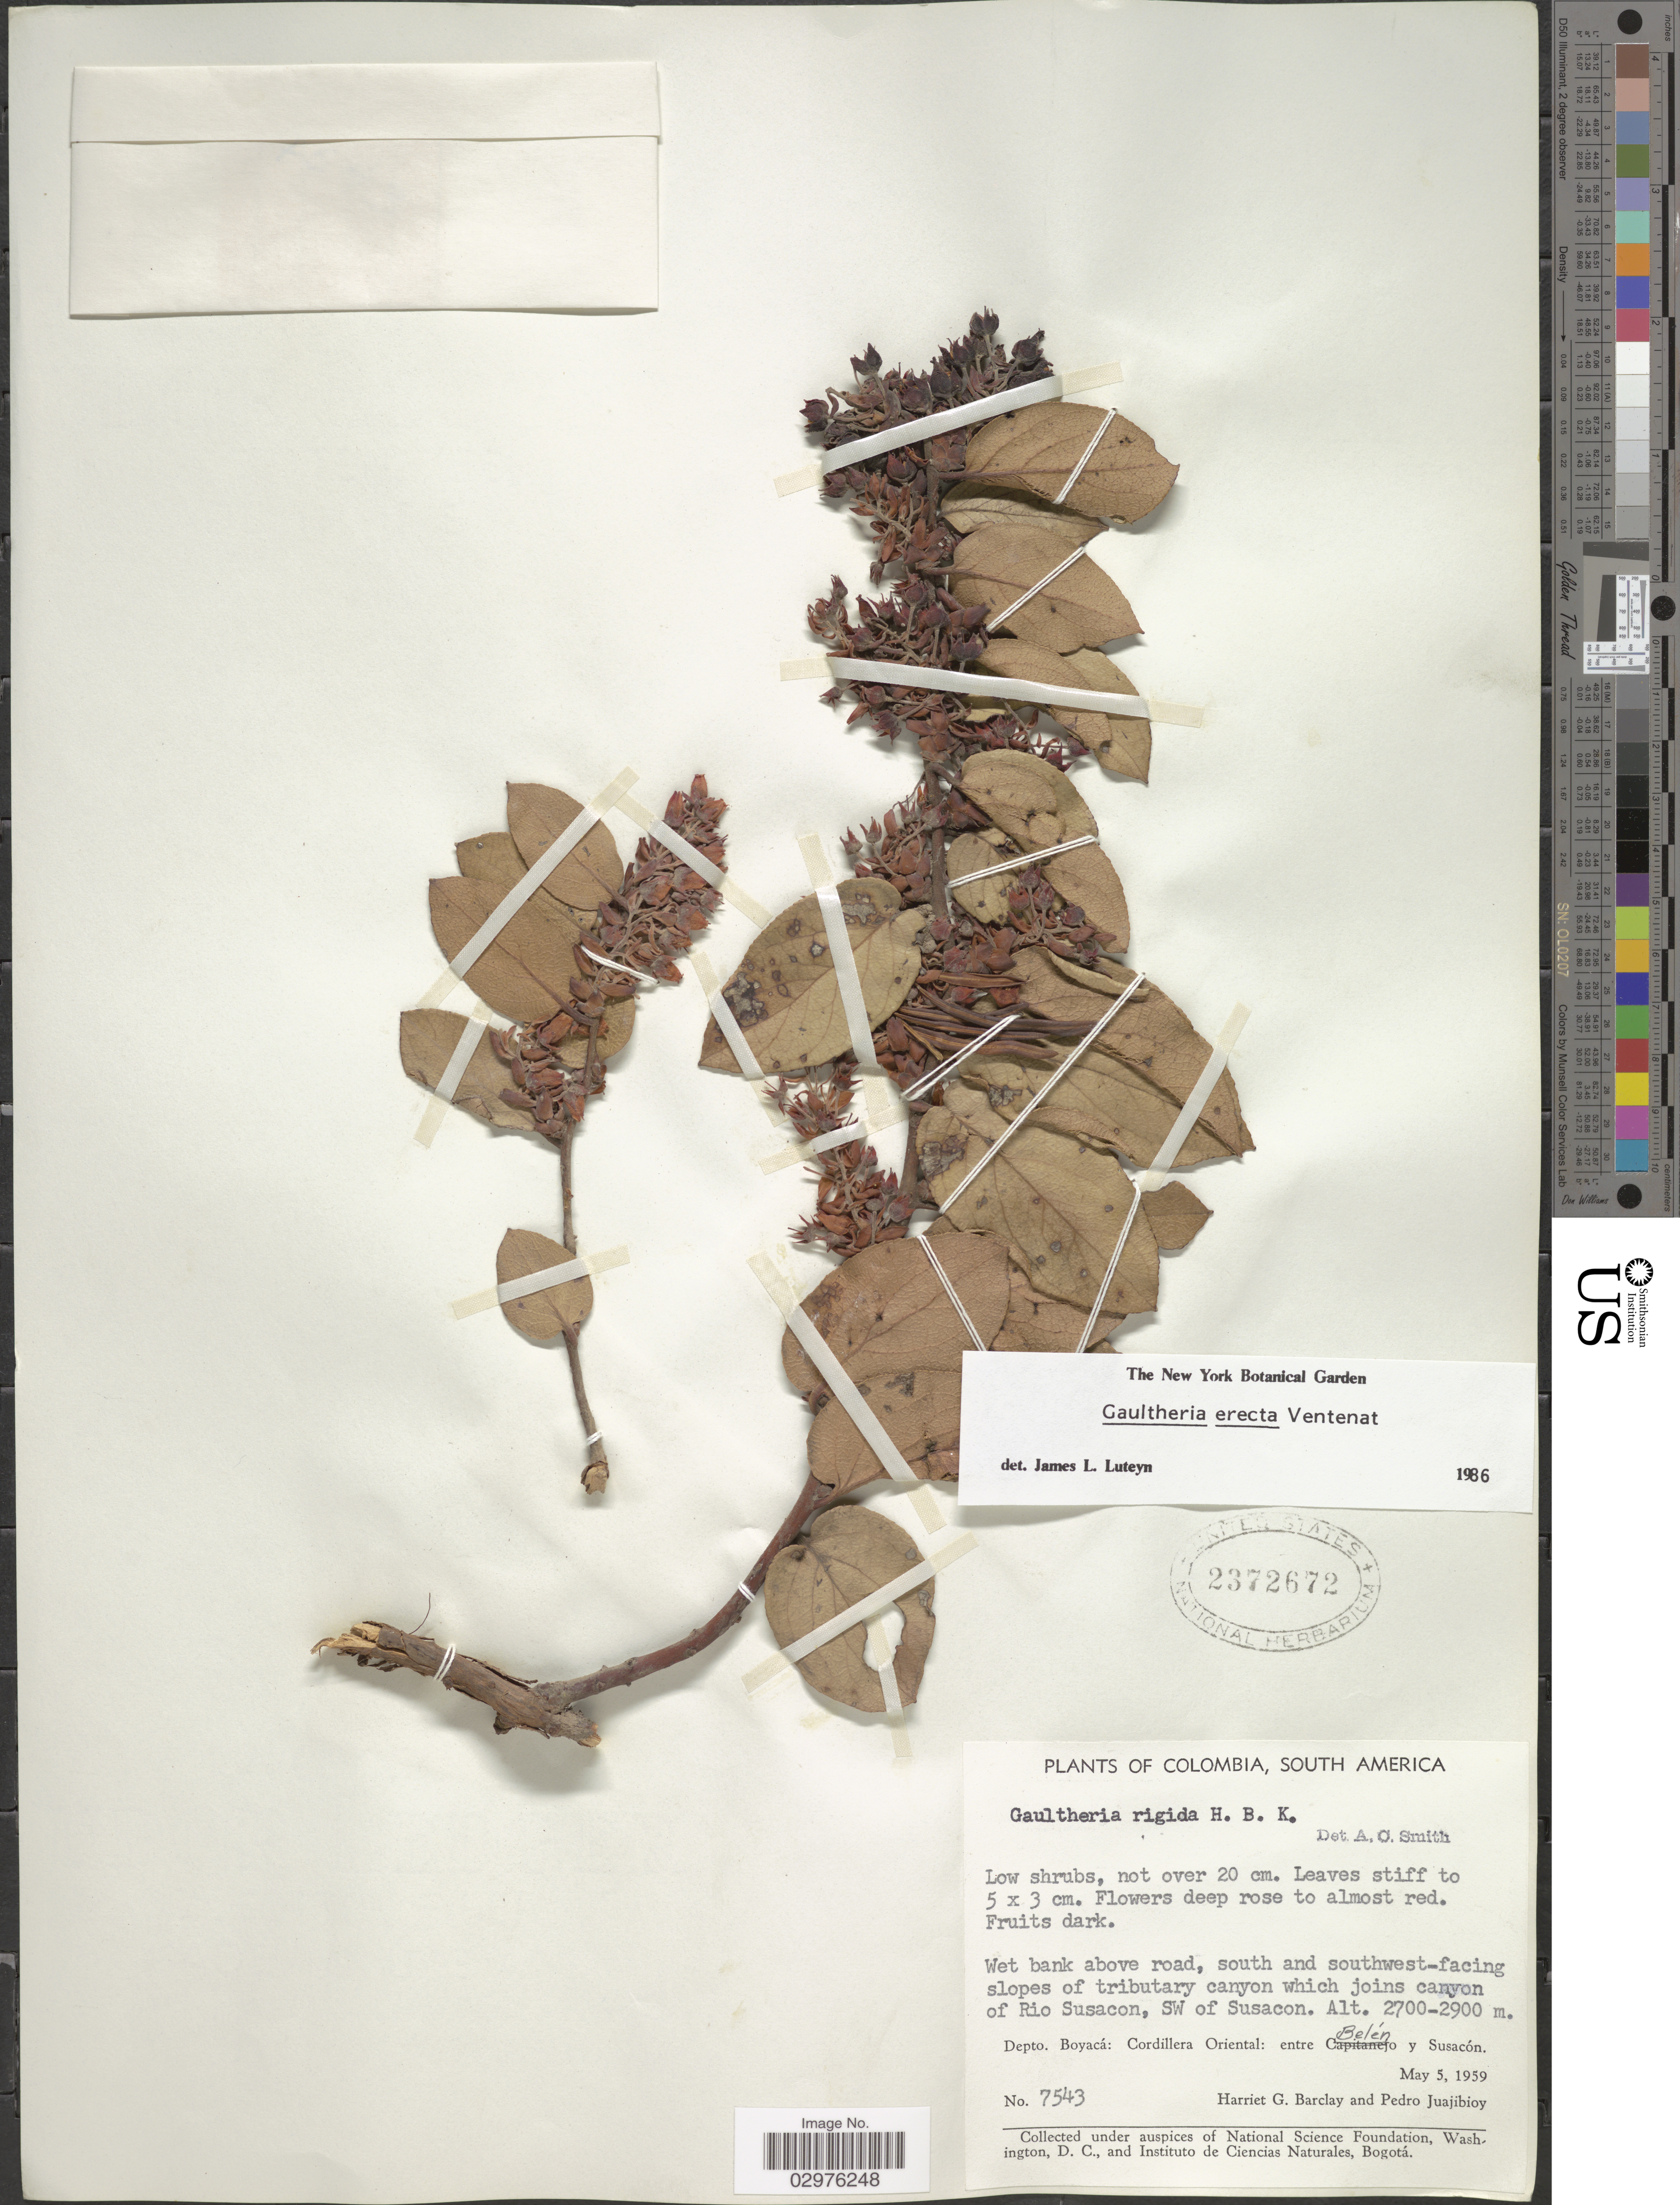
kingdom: Plantae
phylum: Tracheophyta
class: Magnoliopsida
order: Ericales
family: Ericaceae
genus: Gaultheria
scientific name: Gaultheria erecta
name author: Vent.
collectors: H. G. Barclay & P. Juajibioy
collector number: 7543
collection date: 1959-05-05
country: Colombia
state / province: Boyacá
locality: South America. Wet bank above road, south and southwest-facing slopes of tributary canyon which joins canyon of Rio Susacon, SW of Susacon. Depto. Boyacá: Cordillera Oriental: entre Belén y Susacón.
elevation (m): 2700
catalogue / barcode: US 2372672